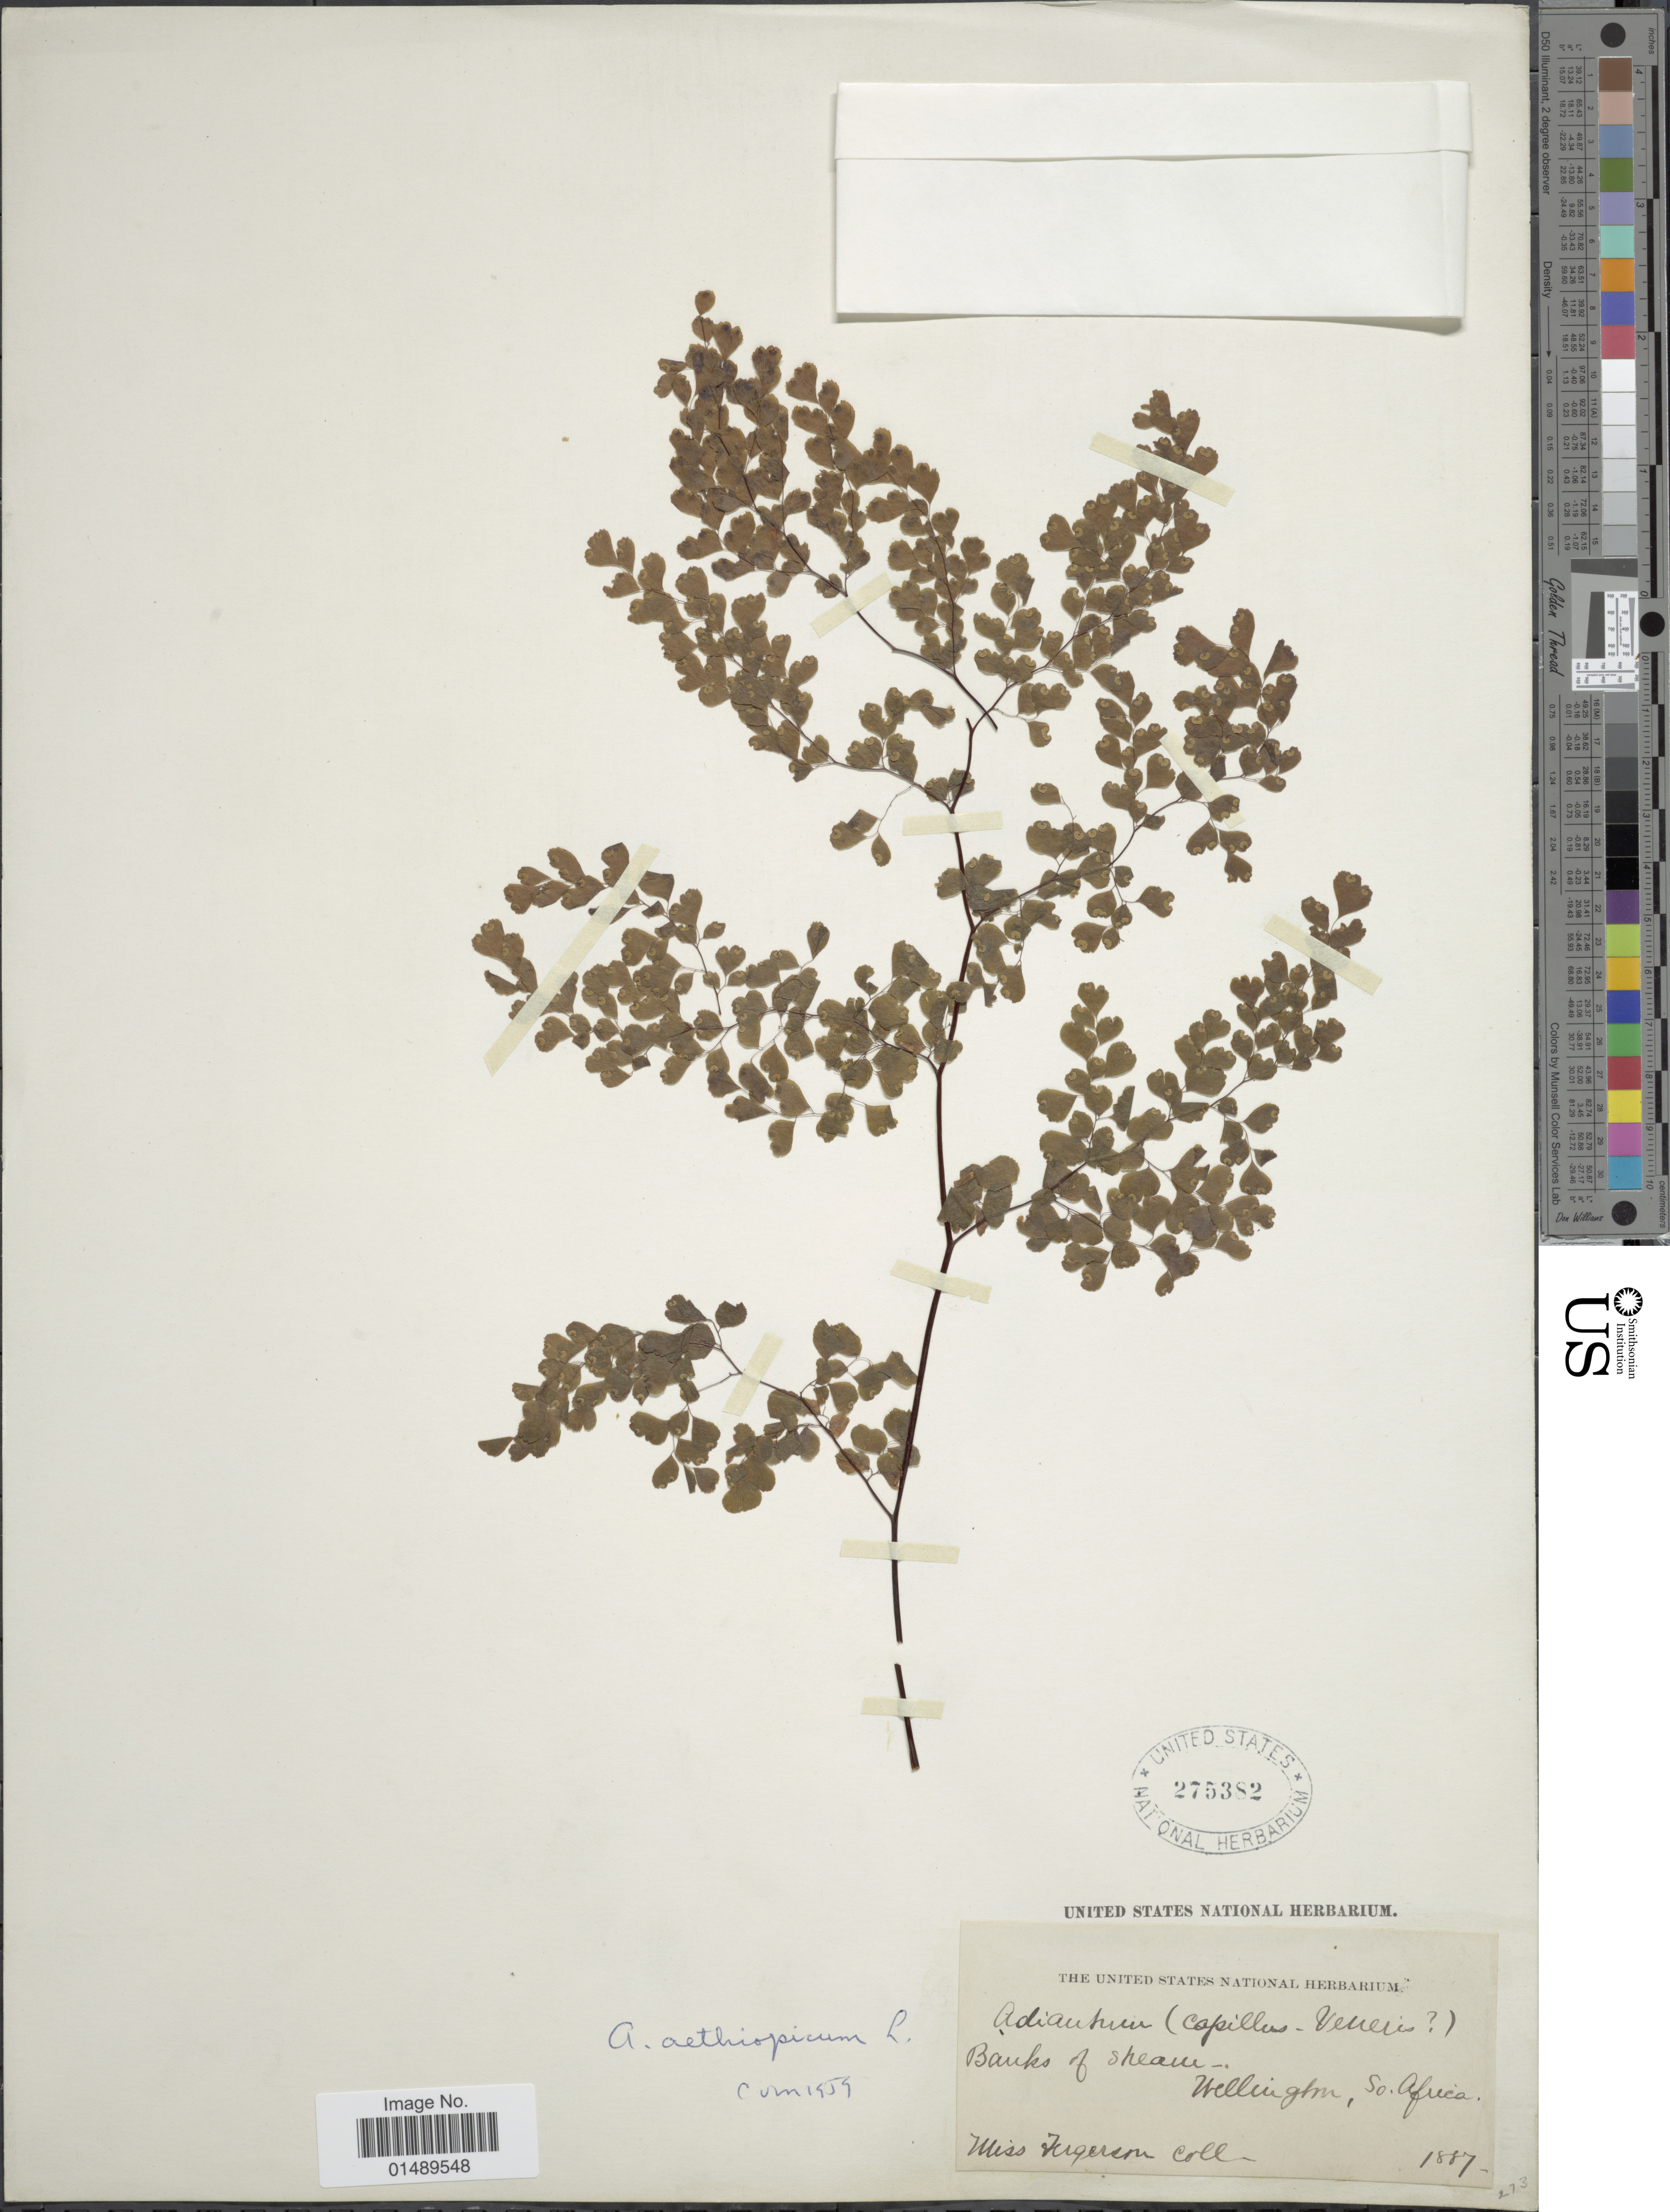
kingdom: Plantae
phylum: Tracheophyta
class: Polypodiopsida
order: Polypodiales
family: Pteridaceae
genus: Adiantum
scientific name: Adiantum aethiopicum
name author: L.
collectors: Kigerem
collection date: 1887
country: South Africa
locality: Banks of Stream, Wellington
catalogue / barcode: US 275382